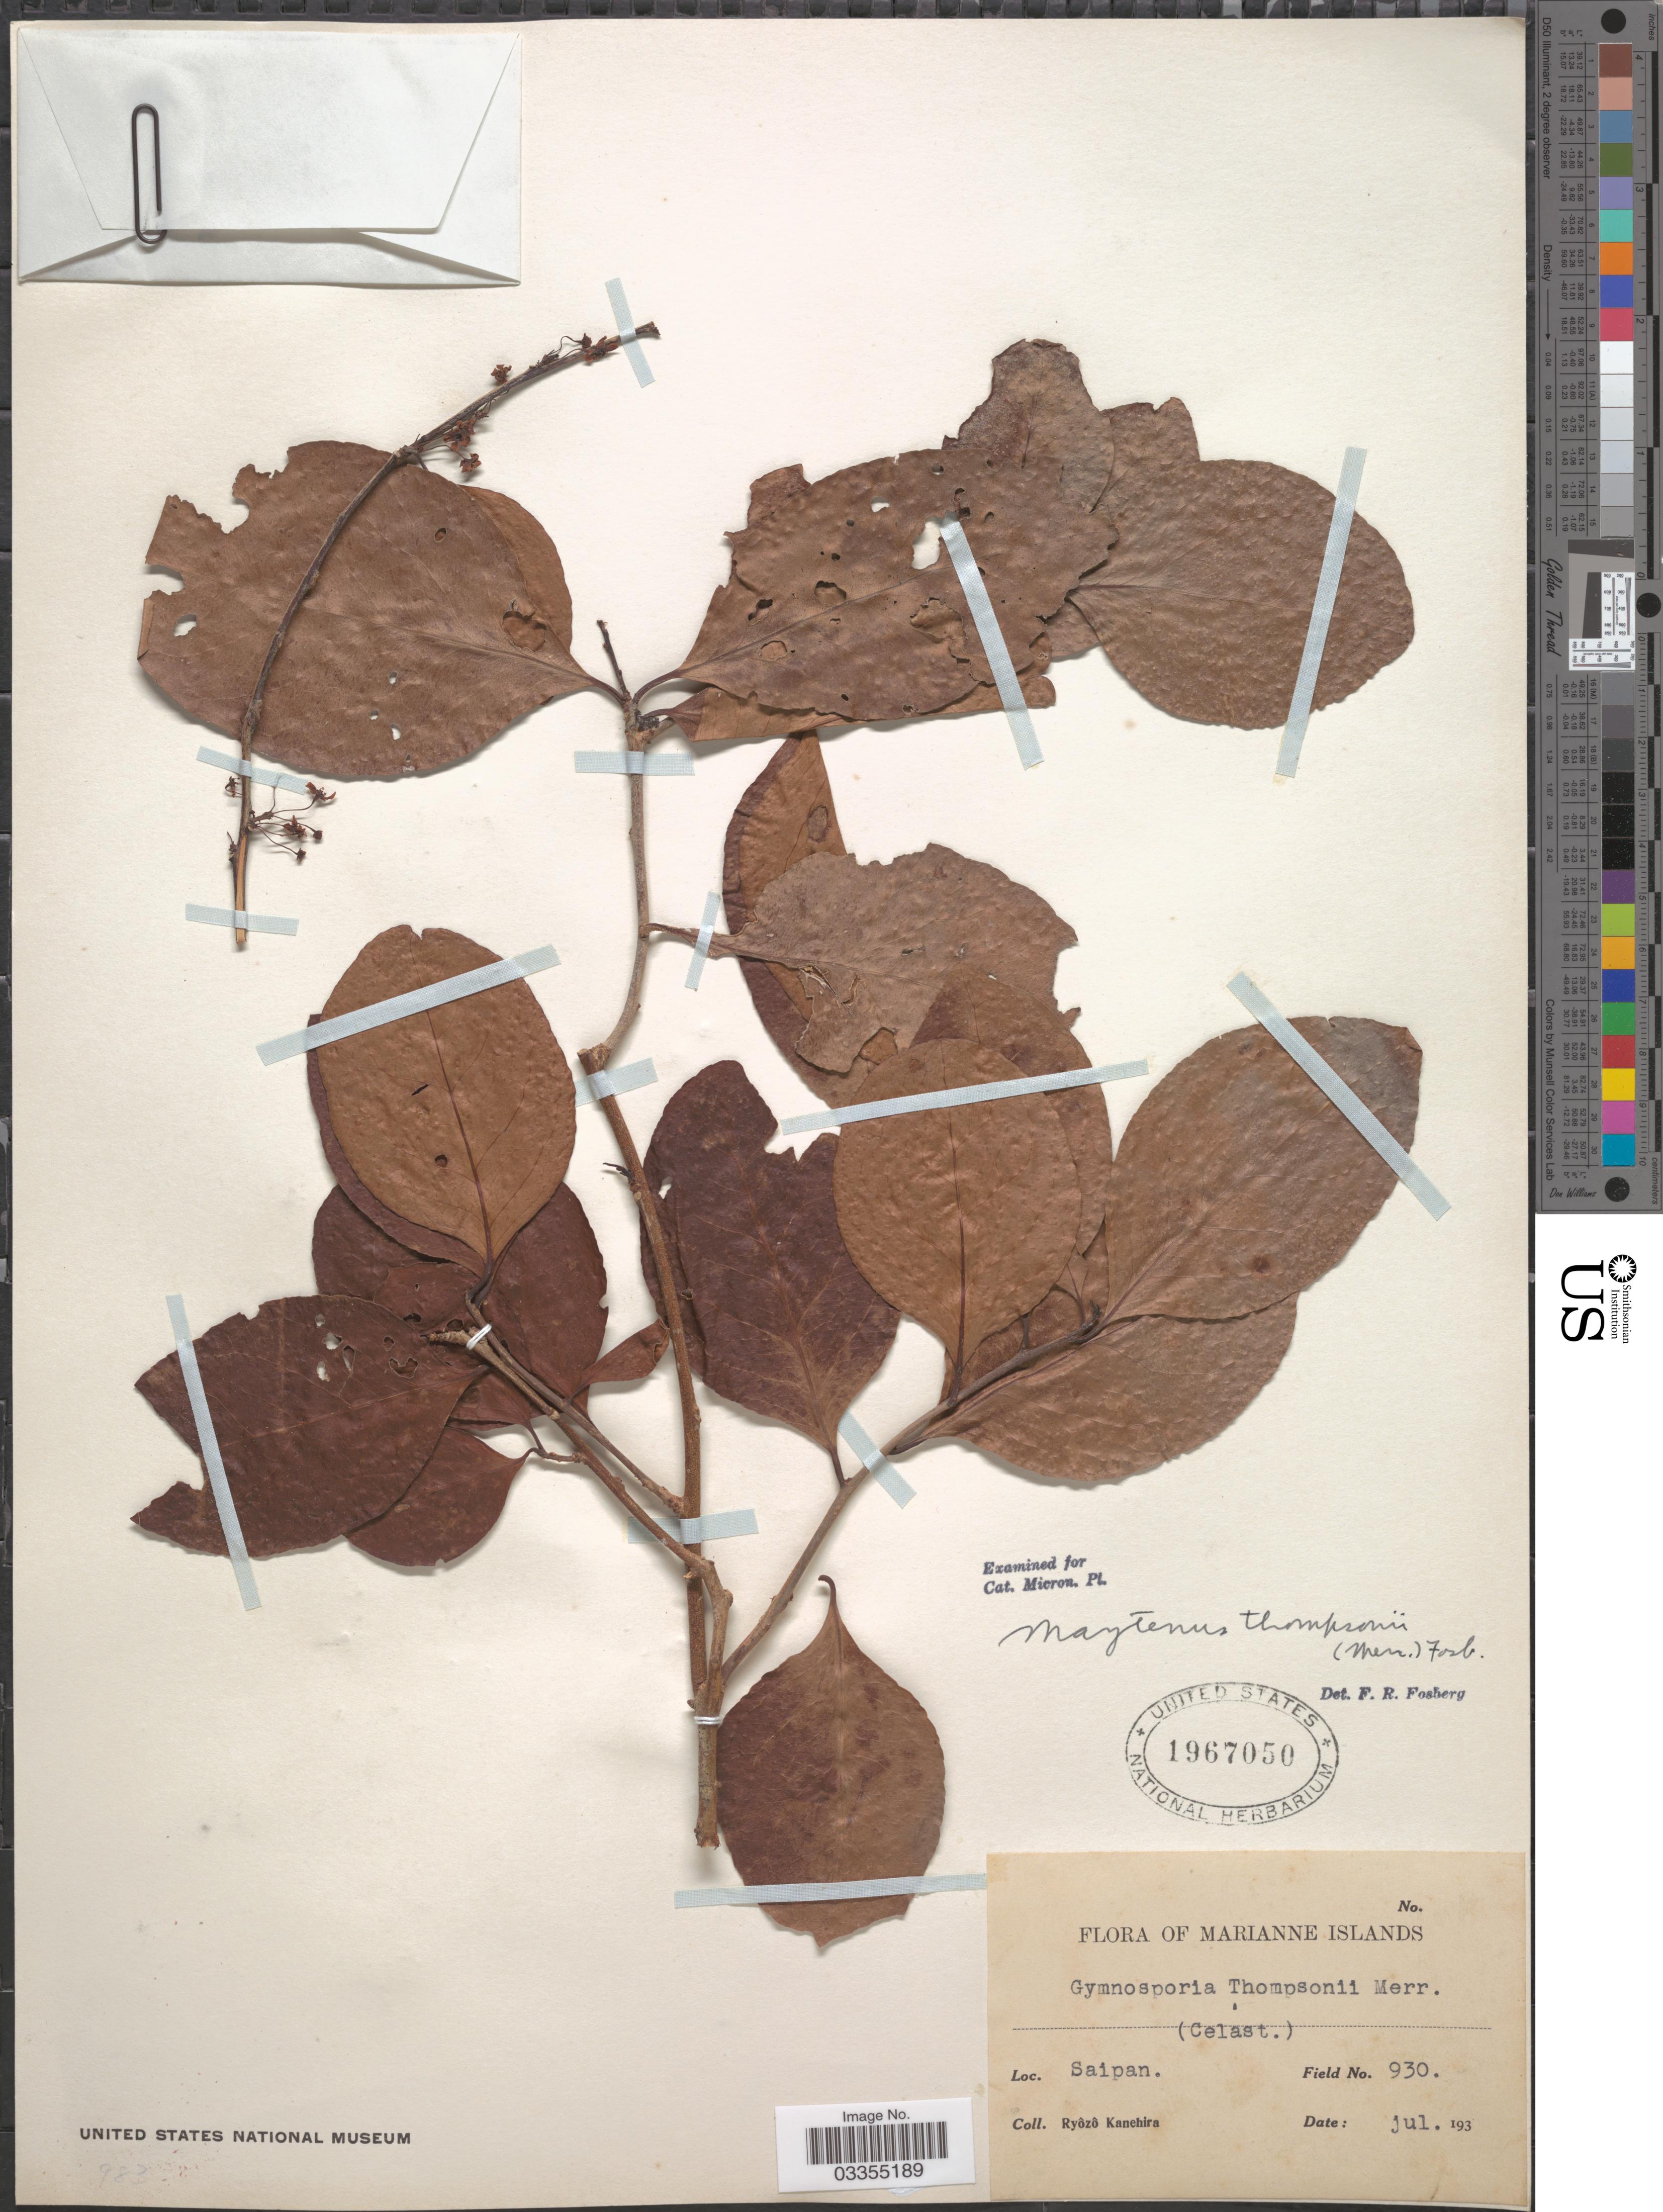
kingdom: Plantae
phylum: Tracheophyta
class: Magnoliopsida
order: Celastrales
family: Celastraceae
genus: Gymnosporia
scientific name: Gymnosporia thompsonii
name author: Merr.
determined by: Wagner, W. L., (BOT), Smithsonian Institution - National Museum of Natural History (UNITED STATES)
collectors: R. Kanehira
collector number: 930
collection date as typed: jul 193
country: Northern Mariana Islands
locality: Marianne Island. Saipan.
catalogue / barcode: US 1967050